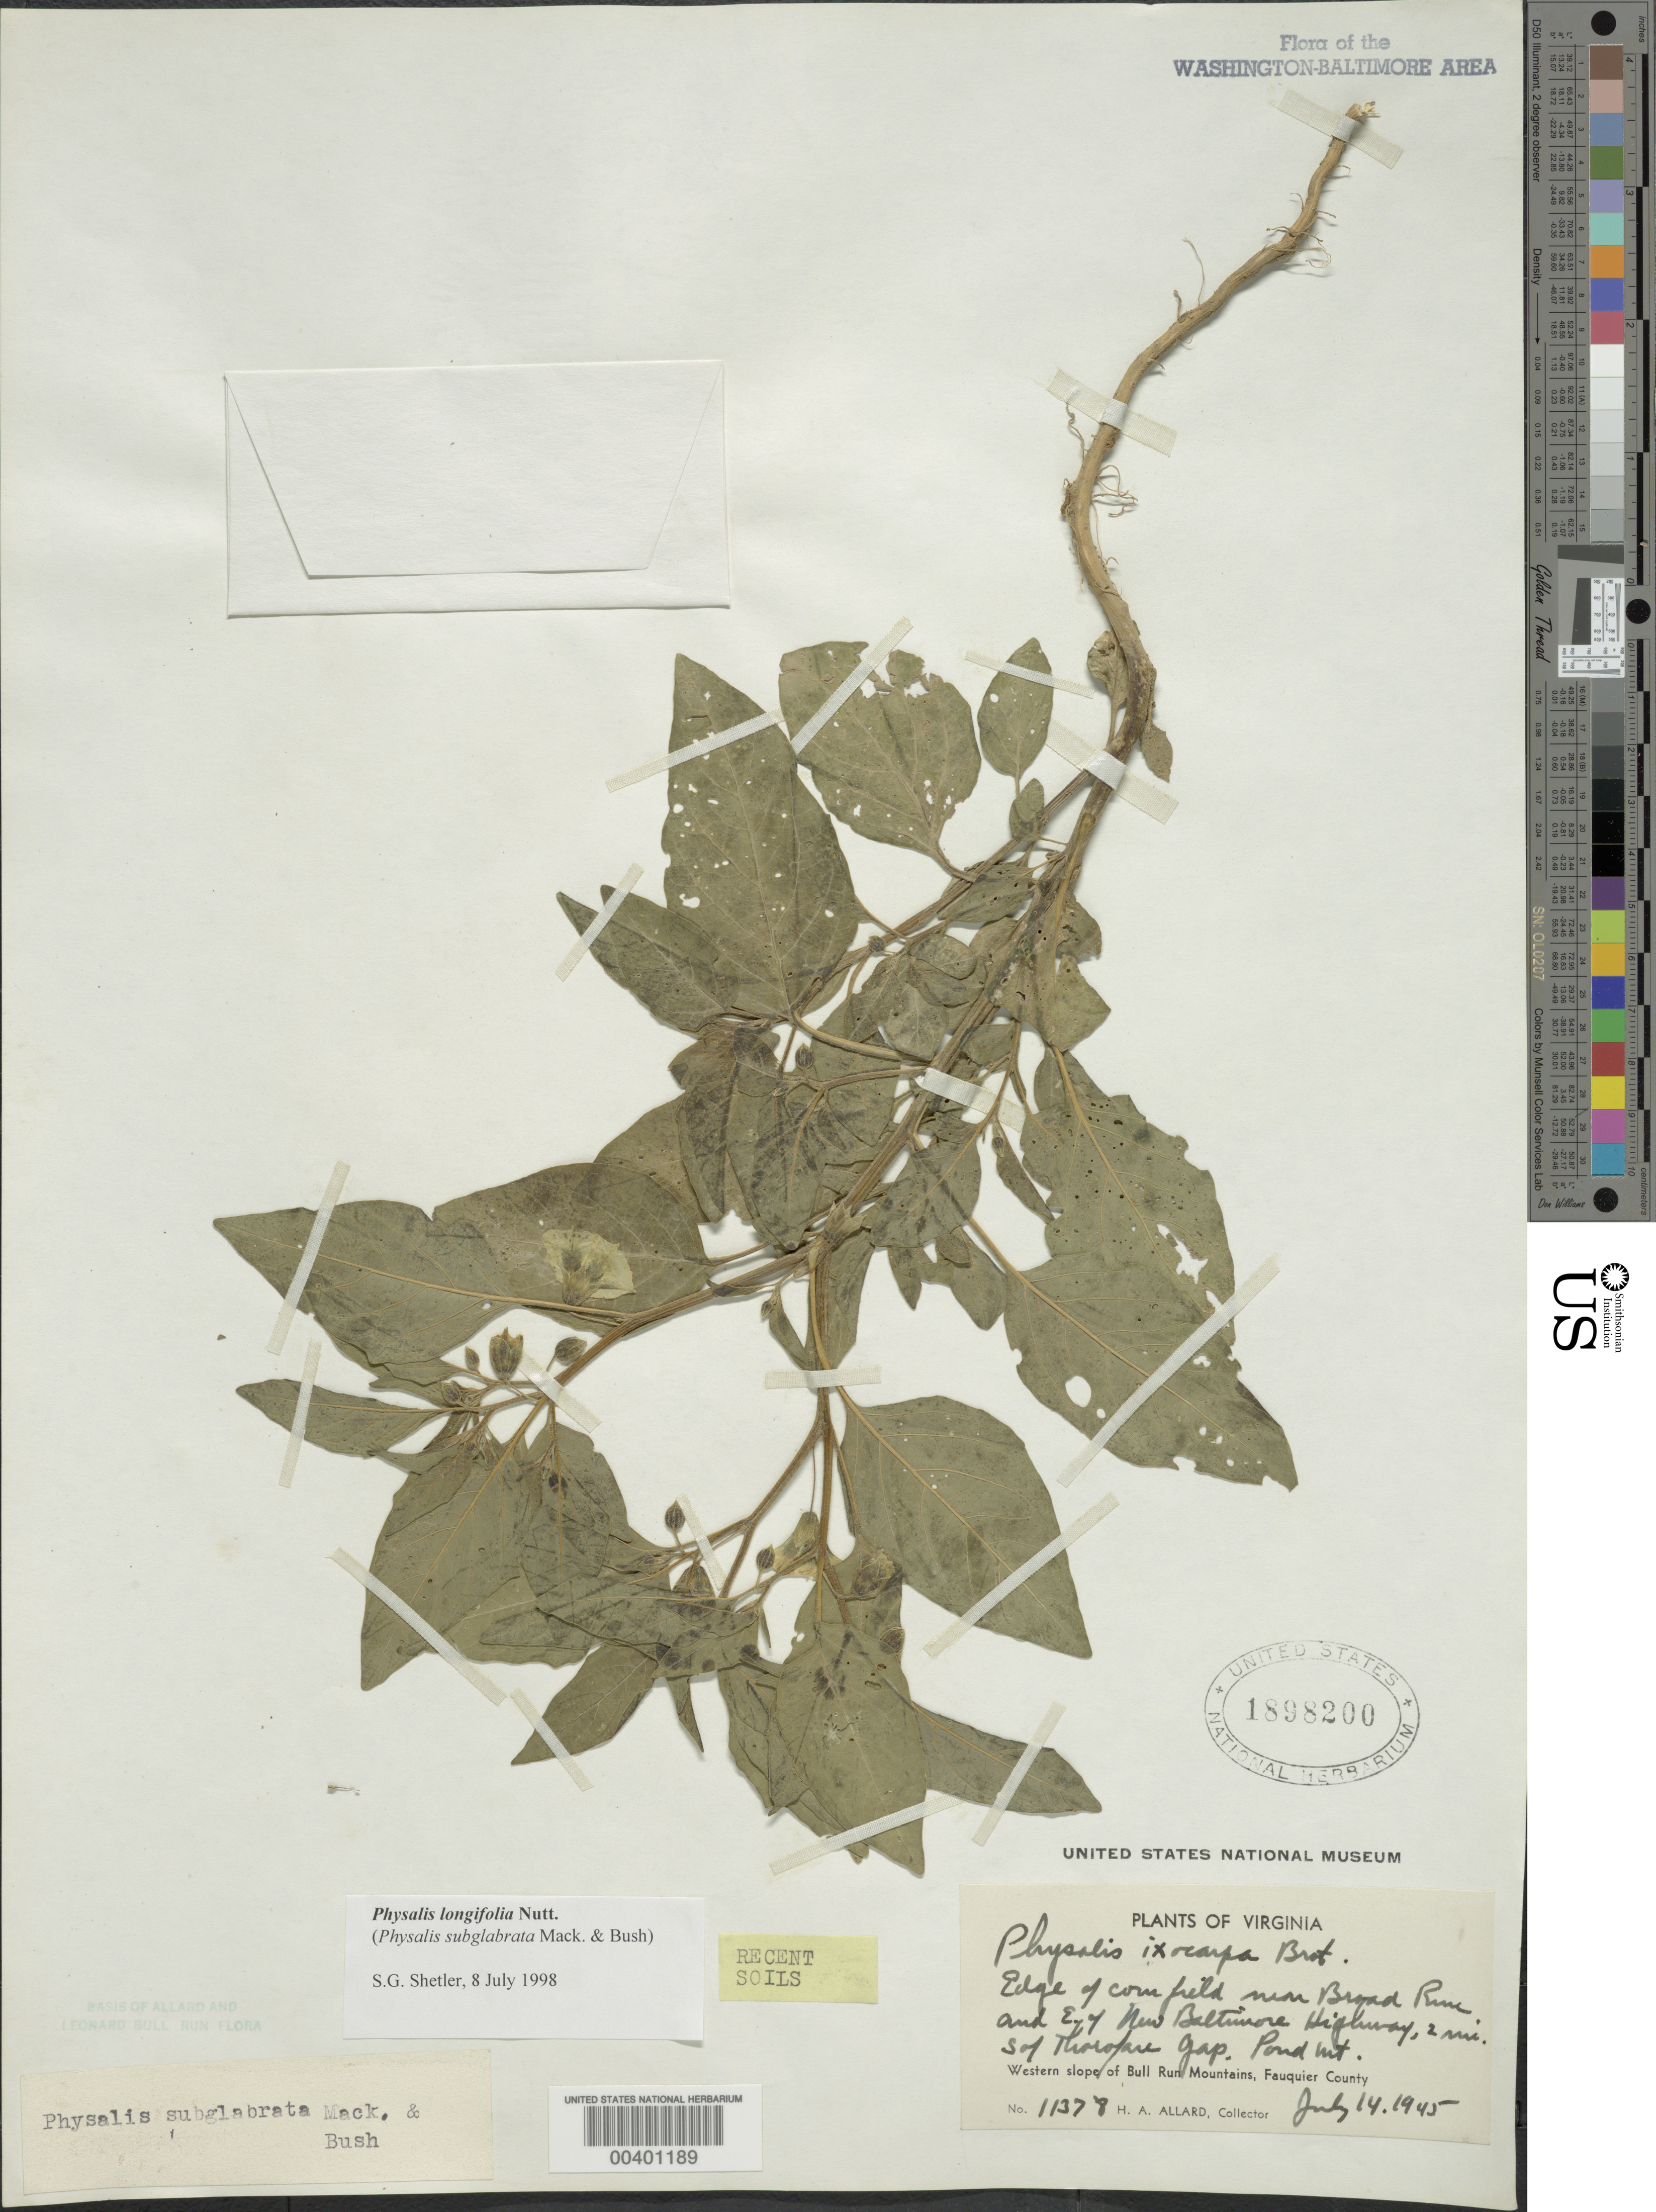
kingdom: Plantae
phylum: Tracheophyta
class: Magnoliopsida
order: Solanales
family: Solanaceae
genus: Physalis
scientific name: Physalis longifolia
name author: Nutt.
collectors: H. A. Allard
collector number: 11378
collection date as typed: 14 Jul 1945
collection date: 1945-07-14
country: United States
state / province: Virginia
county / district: Fauquier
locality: Cornfield near Broad Run and east of New Baltimore Highway, Pond Mountain Bull Run Mts.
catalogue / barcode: US 1898200